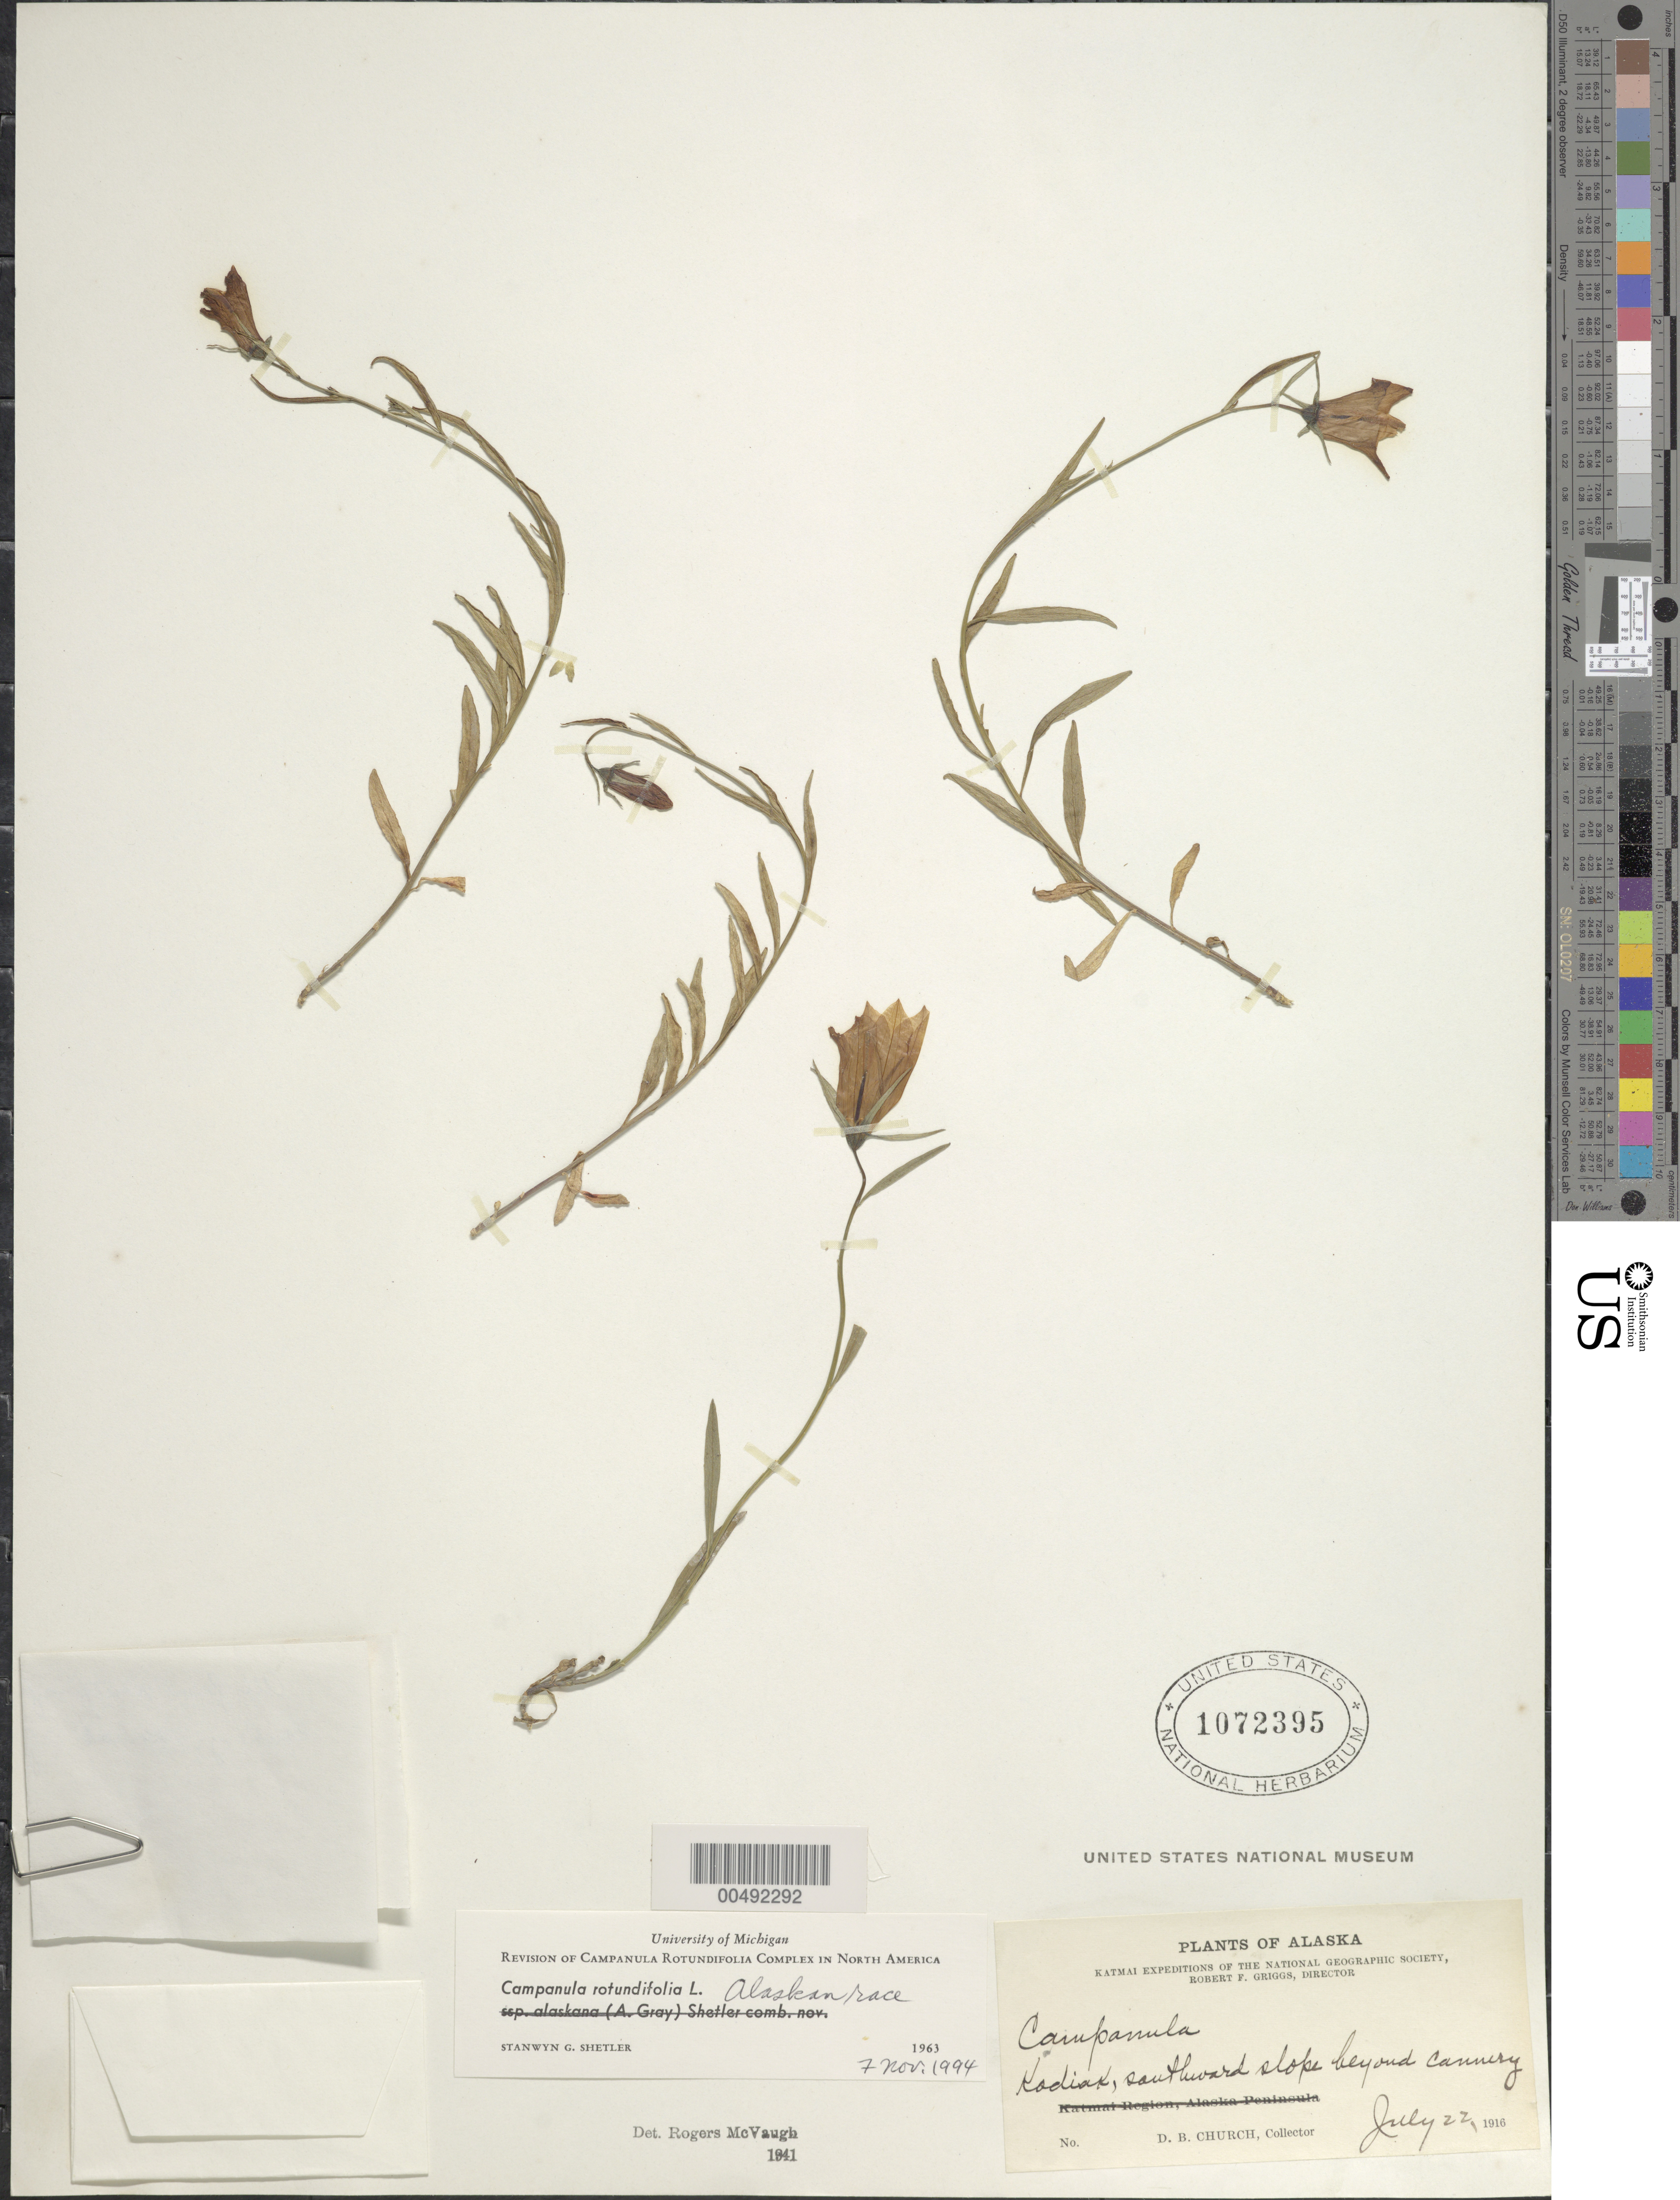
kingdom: Plantae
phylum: Tracheophyta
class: Magnoliopsida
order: Asterales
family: Campanulaceae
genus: Campanula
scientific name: Campanula rotundifolia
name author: L.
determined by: Shetler, Stanwyn G., (US), NMNH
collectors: D. Church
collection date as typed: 22 Jul 1916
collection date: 1916-07-22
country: United States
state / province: Alaska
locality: Kodiak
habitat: southward slope beyond cannery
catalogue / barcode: US 1072395